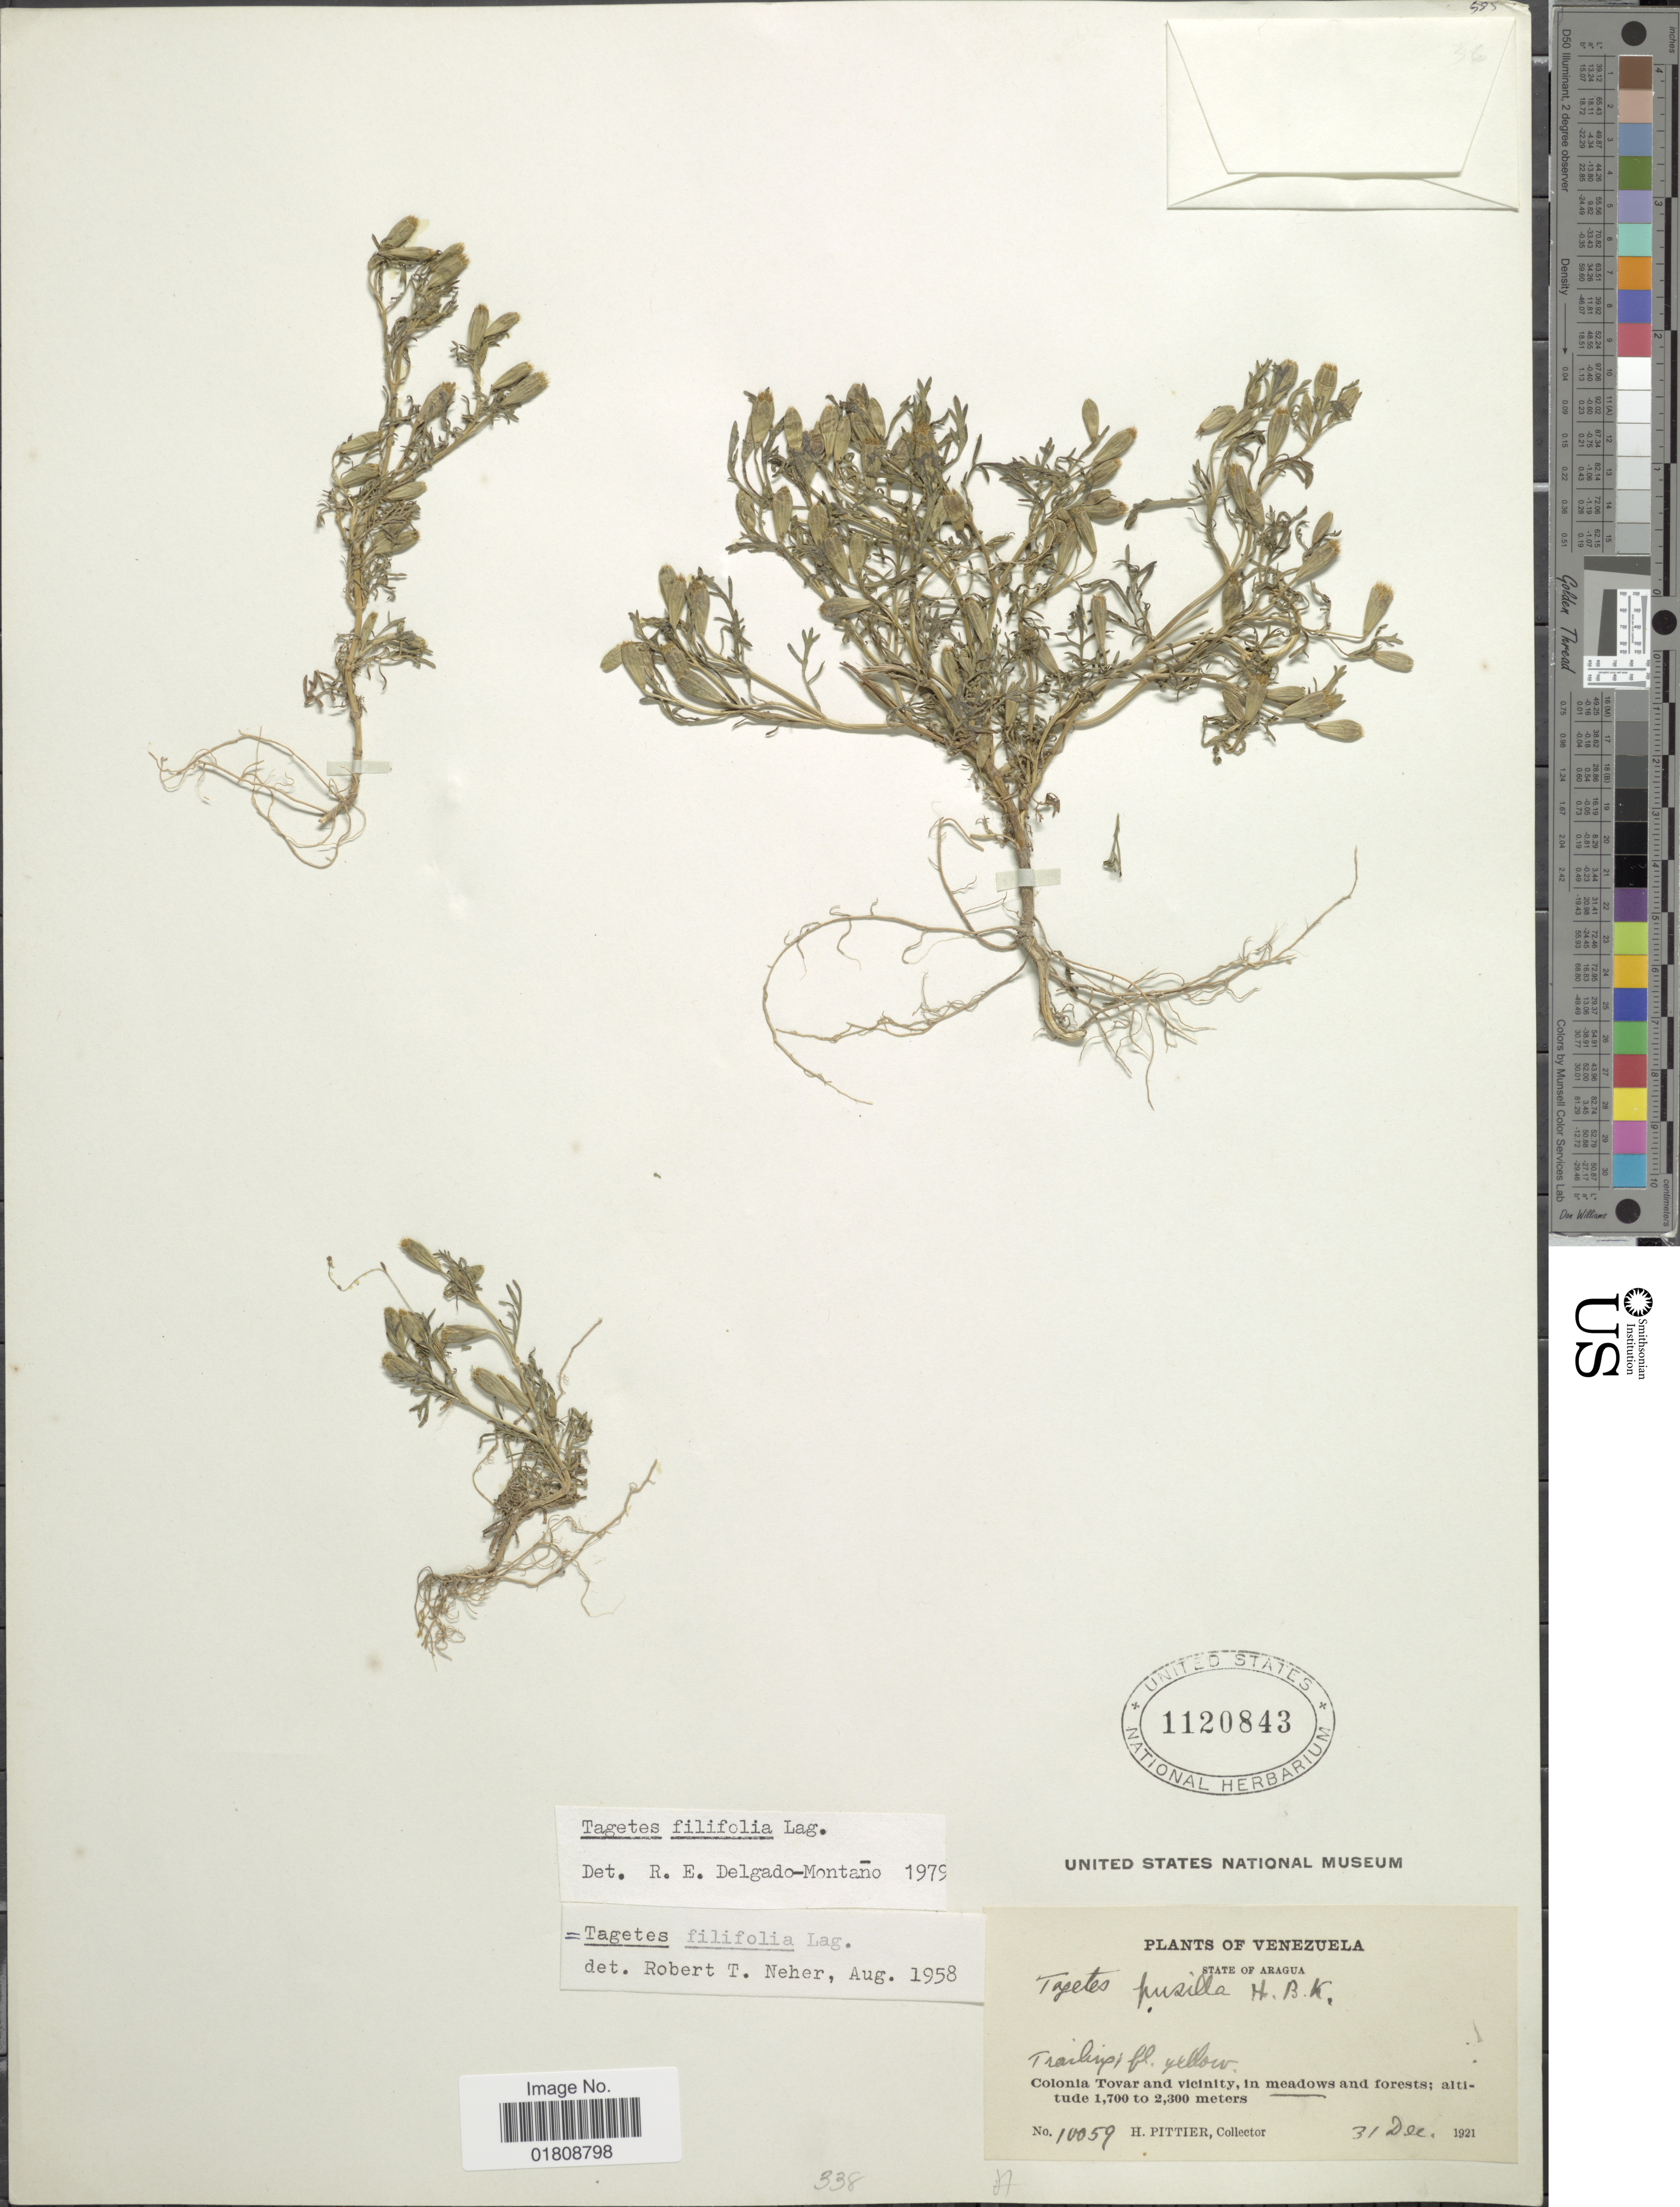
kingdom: Plantae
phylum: Tracheophyta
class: Magnoliopsida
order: Asterales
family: Asteraceae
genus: Tagetes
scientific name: Tagetes filifolia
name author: Lag.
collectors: H. F. Pittier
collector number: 10059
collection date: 1921-12-31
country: Venezuela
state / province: Aragua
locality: Colonia Tovar and vicinity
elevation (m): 1700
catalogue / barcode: US 1120843